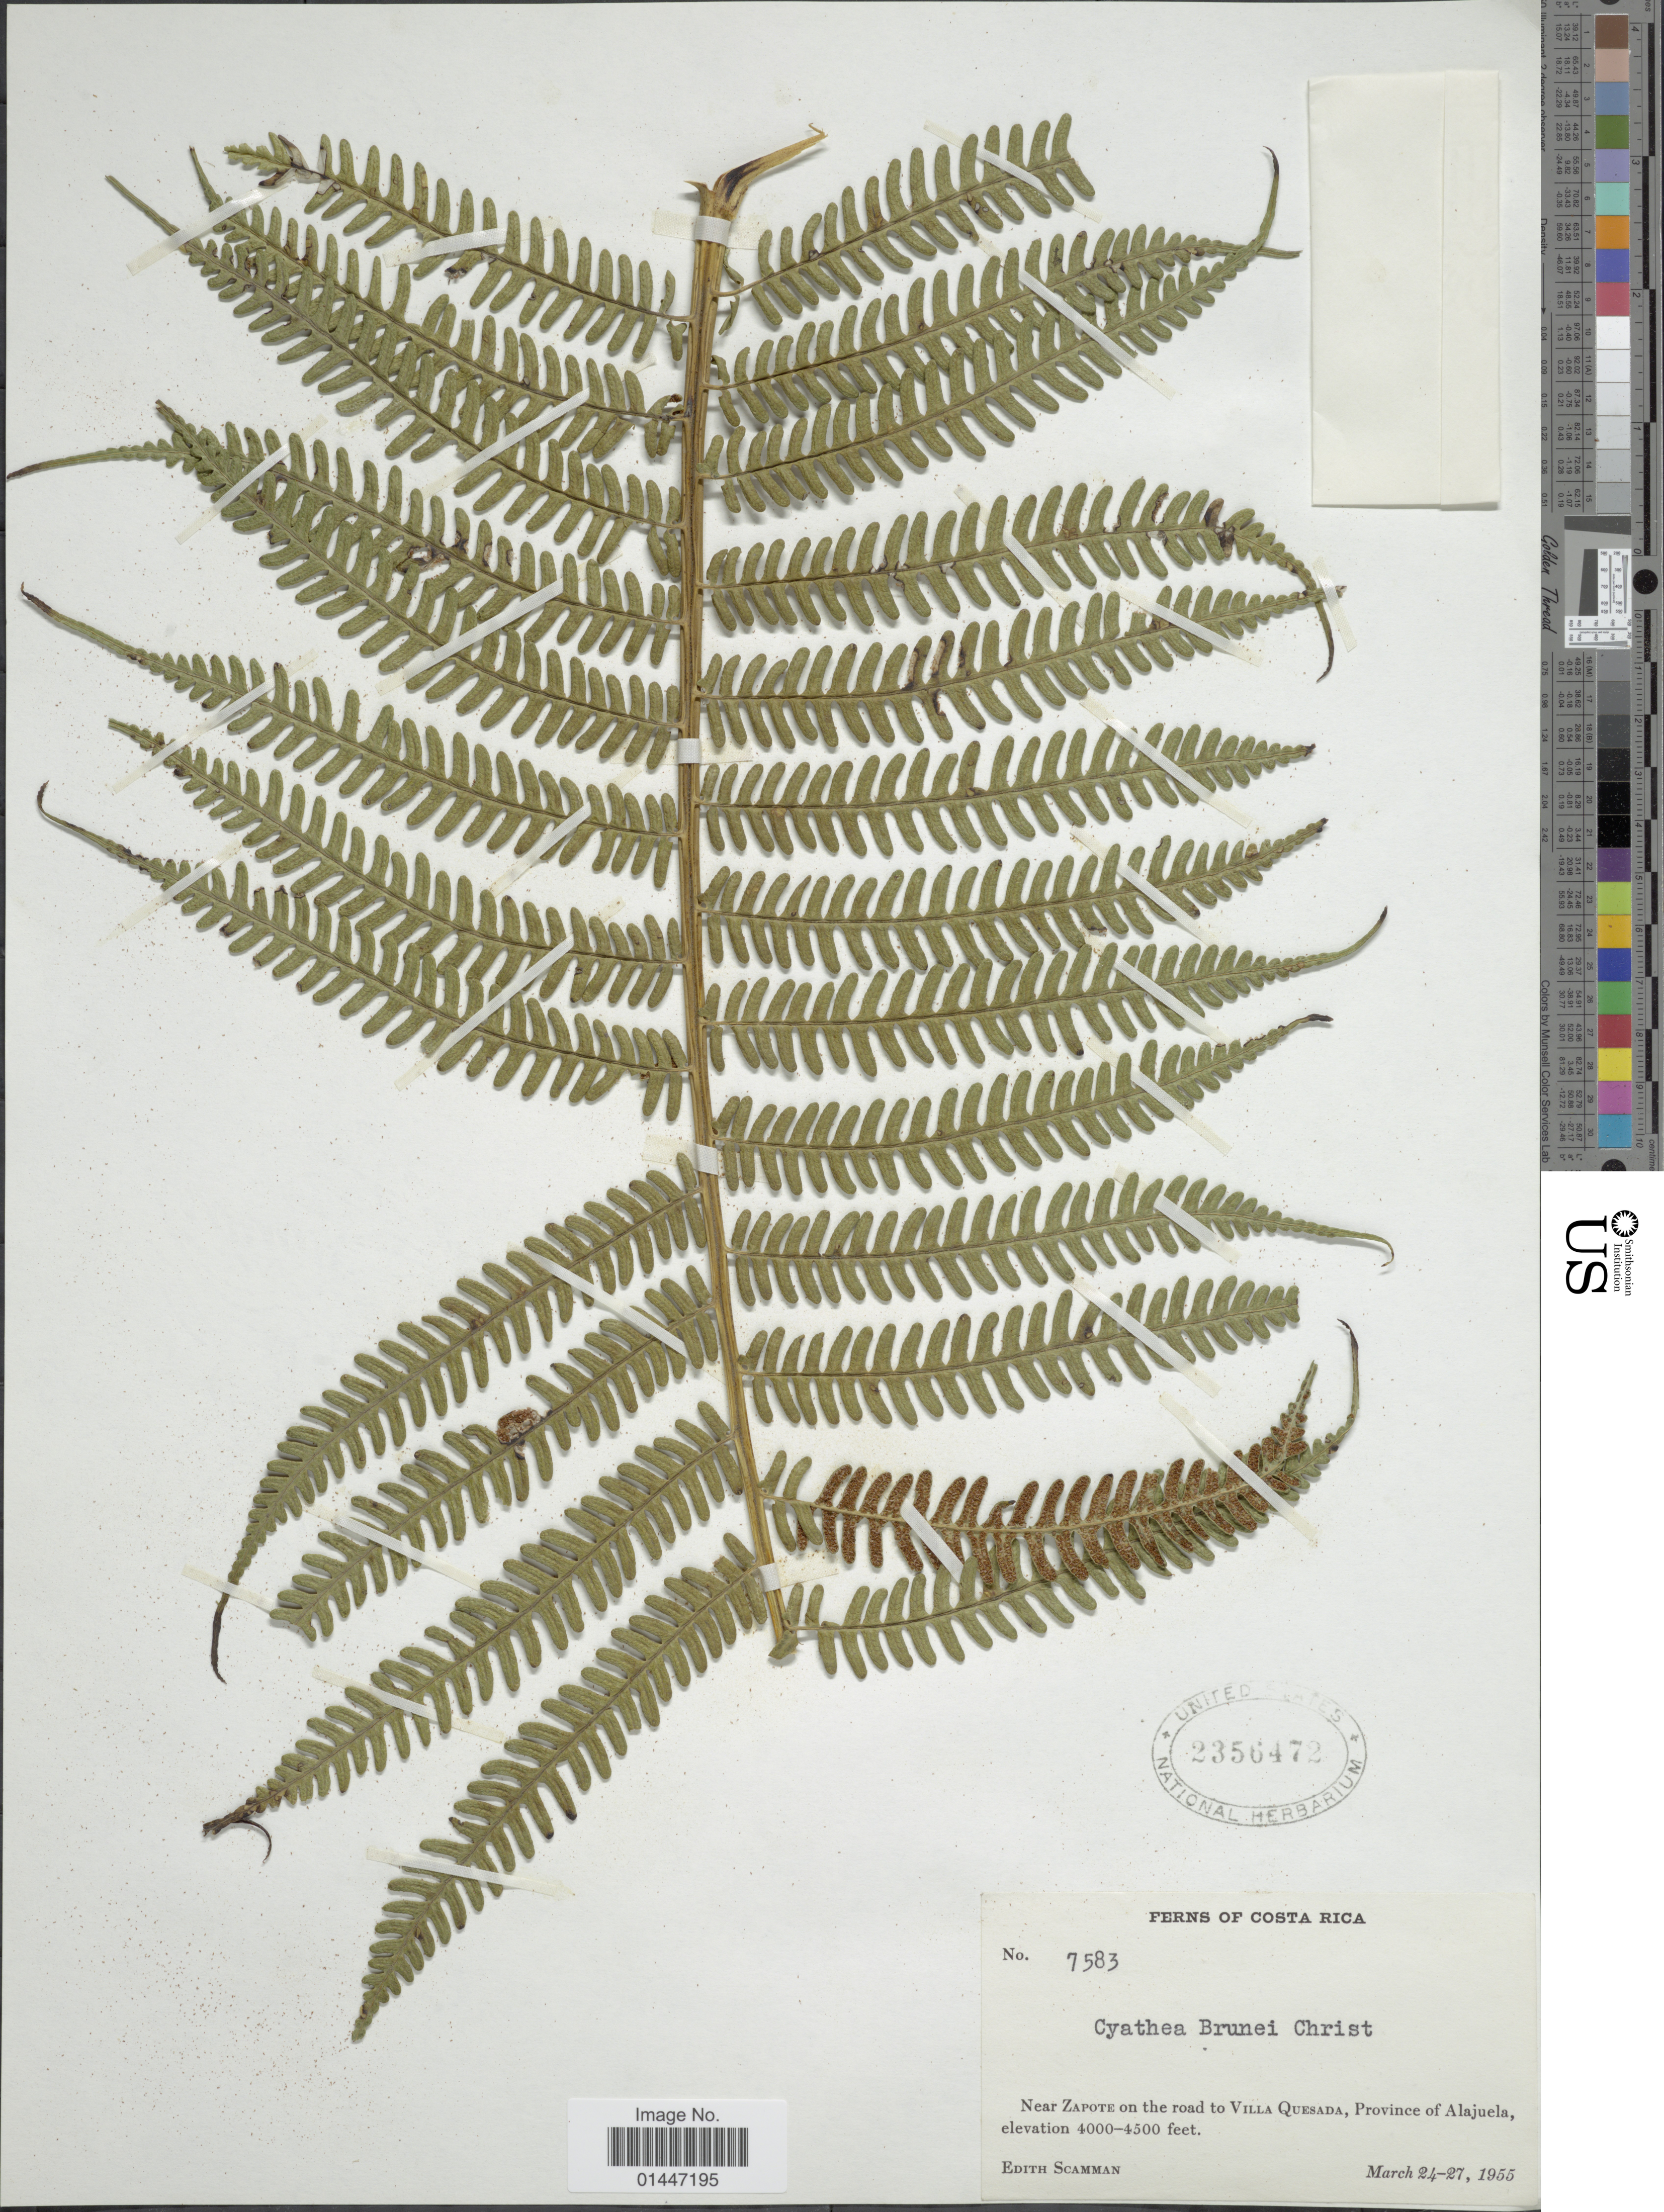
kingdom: Plantae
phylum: Tracheophyta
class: Polypodiopsida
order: Cyatheales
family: Cyatheaceae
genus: Sphaeropteris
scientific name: Sphaeropteris brunei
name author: (Christ) R.M. Tryon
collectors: E. Scamman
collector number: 7583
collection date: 1955-03-24/1955-03-27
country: Costa Rica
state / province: Alajuela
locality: Near Zapote on the road to Villa Quesada, Province of Alajuela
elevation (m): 1219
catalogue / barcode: US 2356472